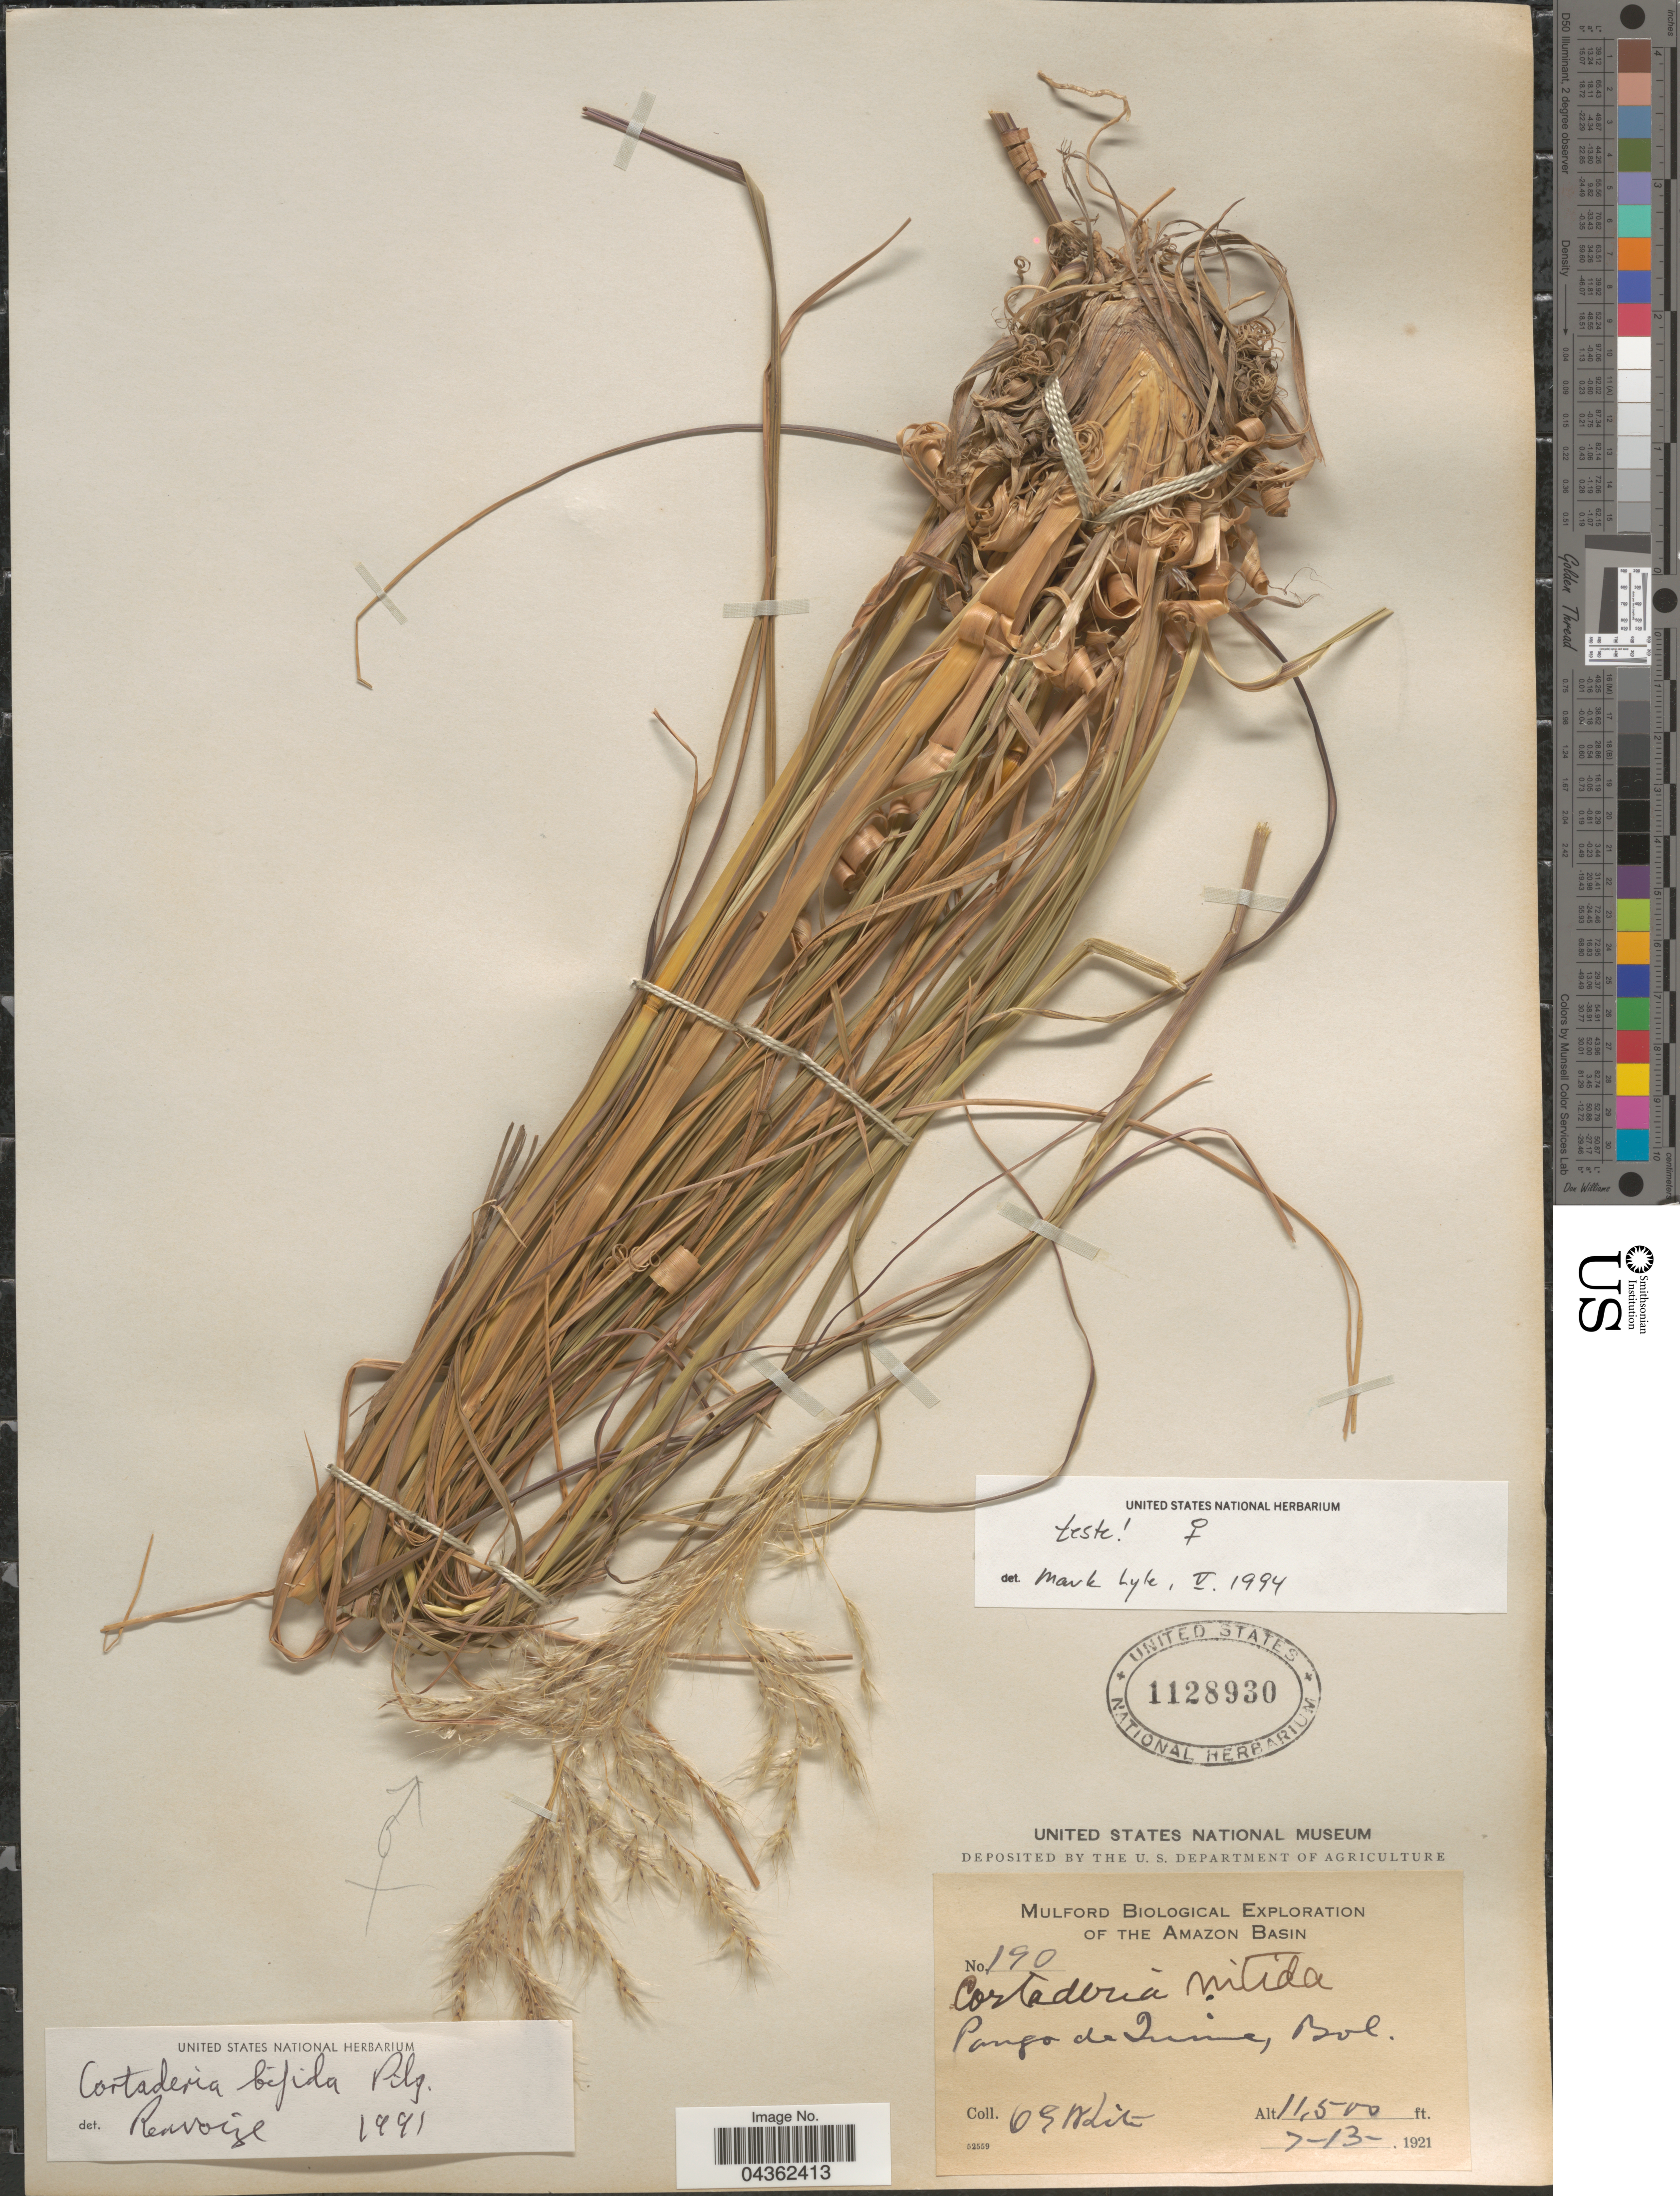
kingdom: Plantae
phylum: Tracheophyta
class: Liliopsida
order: Poales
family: Poaceae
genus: Cortaderia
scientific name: Cortaderia bifida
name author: Pilg.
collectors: O. E. White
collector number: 190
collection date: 1921-07-13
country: Bolivia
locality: Pongo de Quime.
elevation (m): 3505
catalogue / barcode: US 1128930